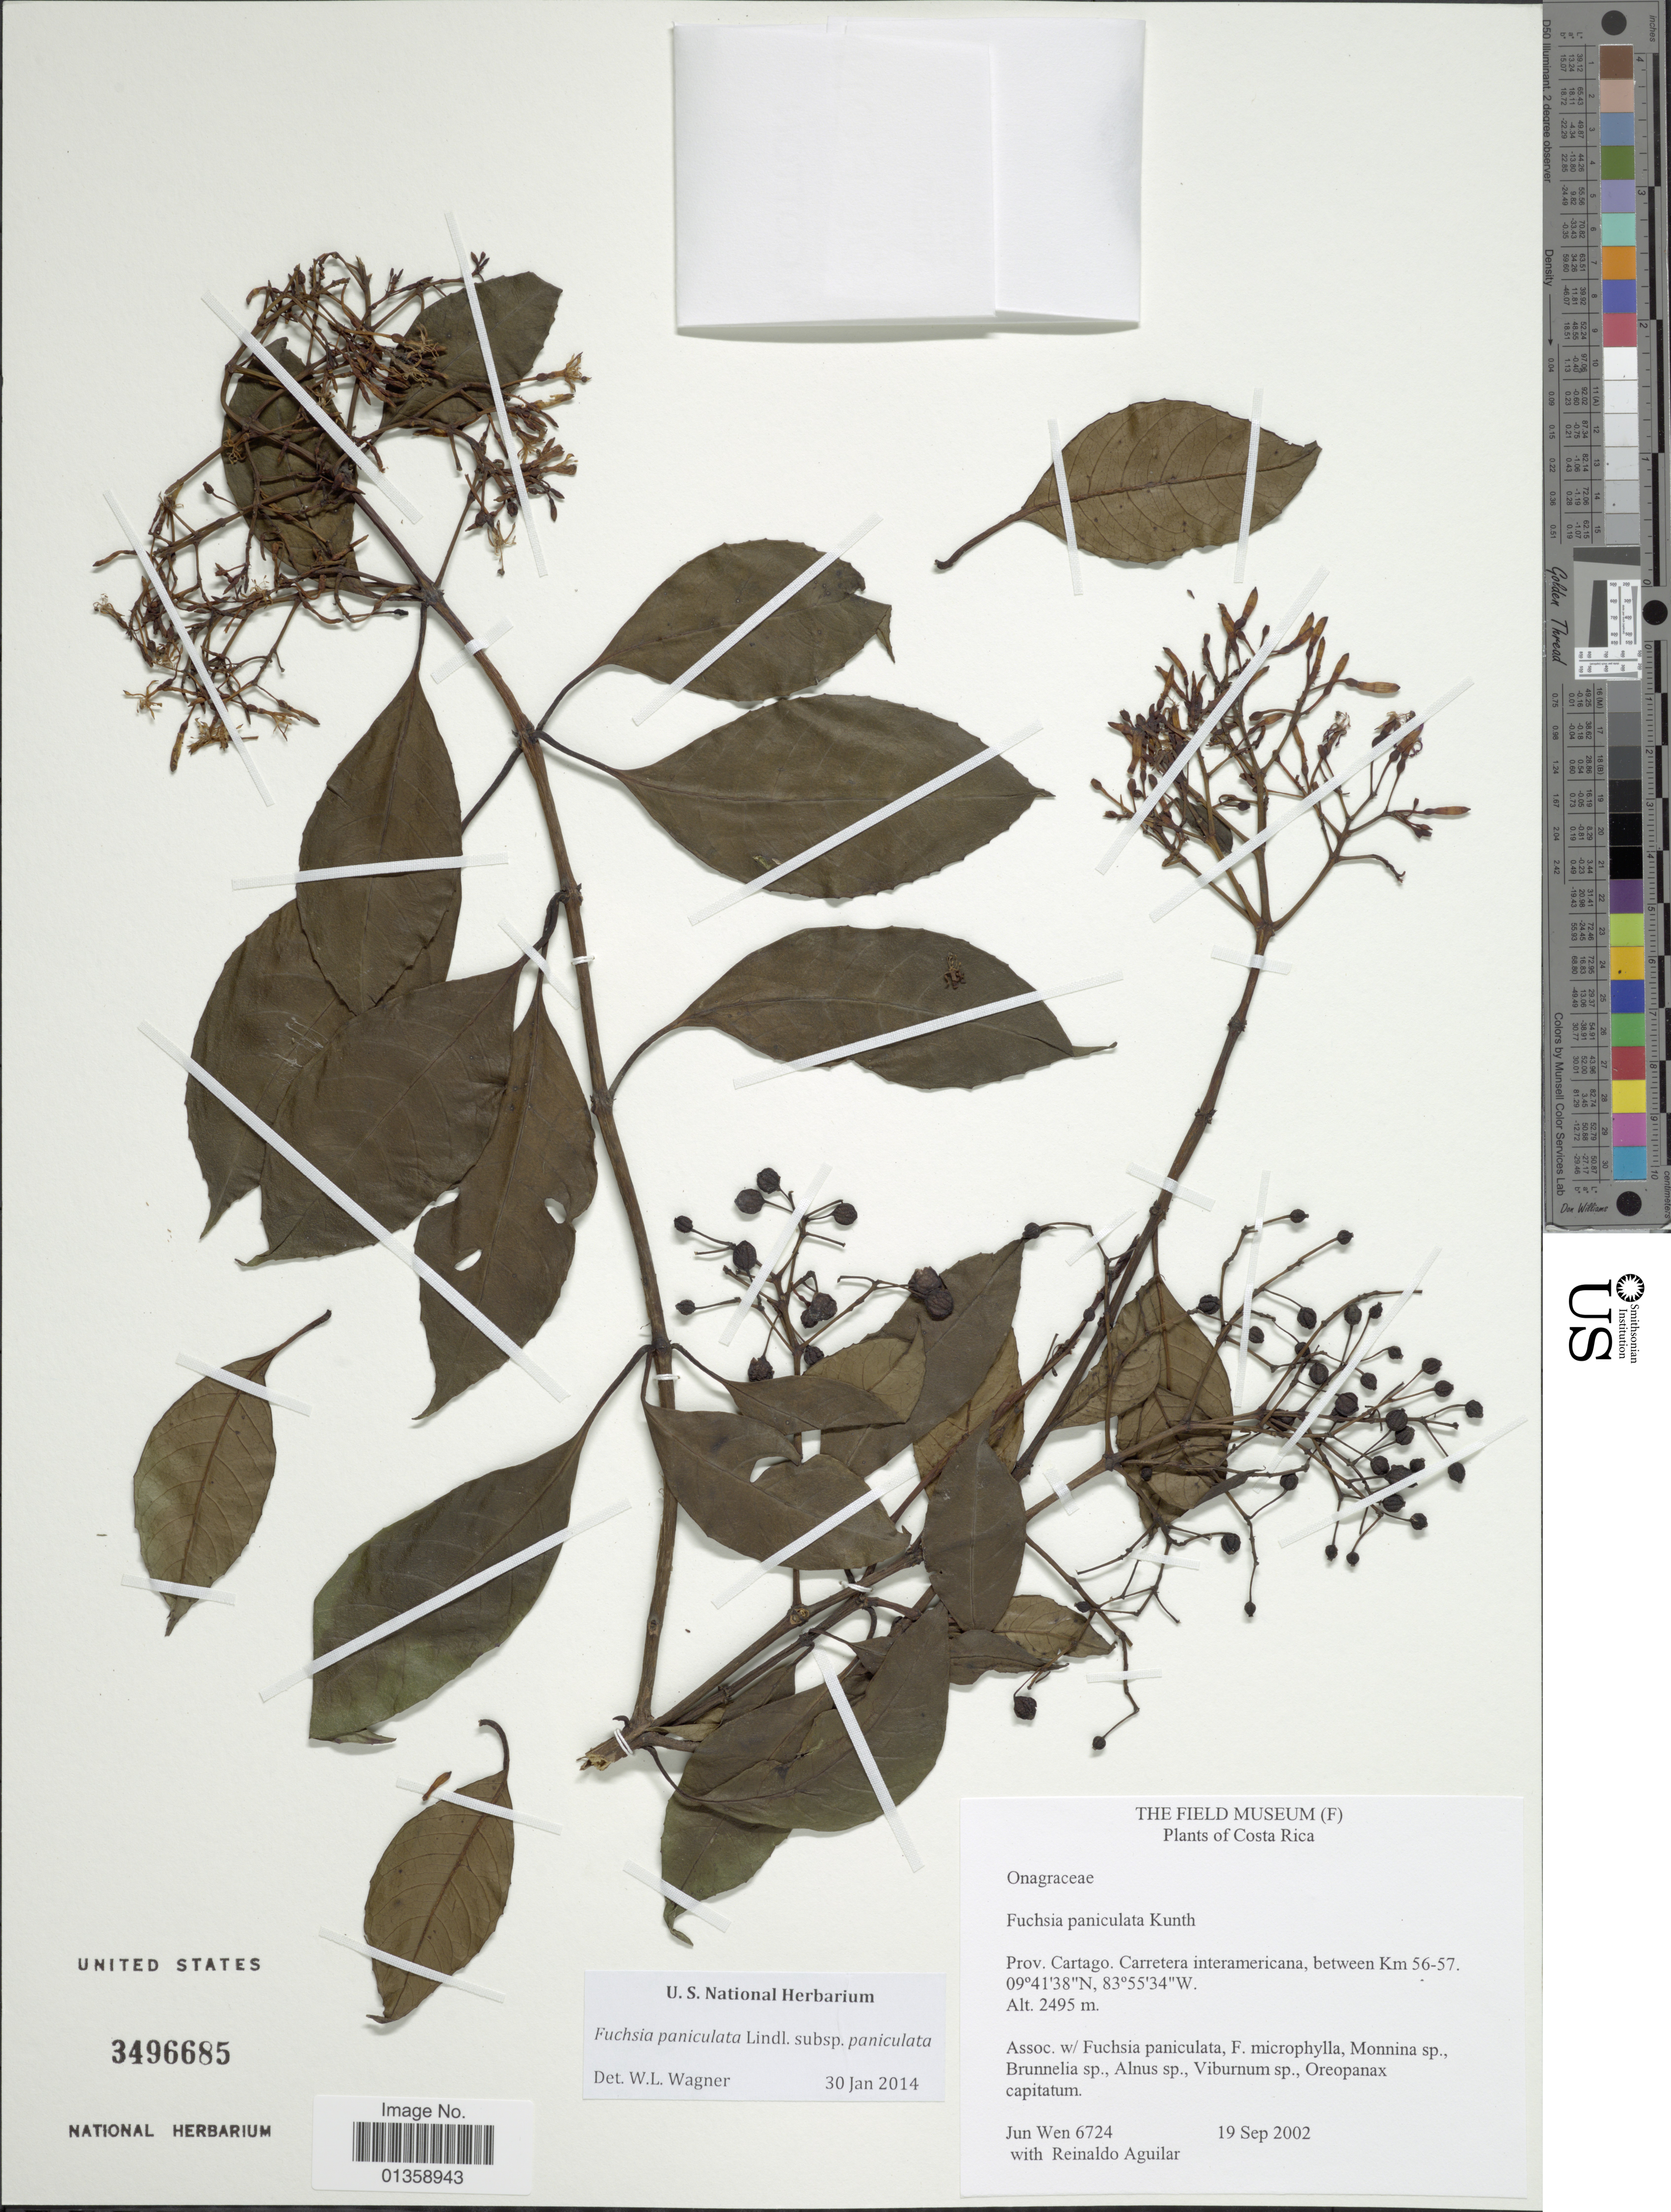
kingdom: Plantae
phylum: Tracheophyta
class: Magnoliopsida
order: Myrtales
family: Onagraceae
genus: Fuchsia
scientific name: Fuchsia paniculata subsp. paniculata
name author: Lindl.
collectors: J. Wen & R. Aguilar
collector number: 6724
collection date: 2002-09-19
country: Costa Rica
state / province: Cartago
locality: Carretera interamericana, between Km 56-57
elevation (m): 2495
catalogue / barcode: US 3496685